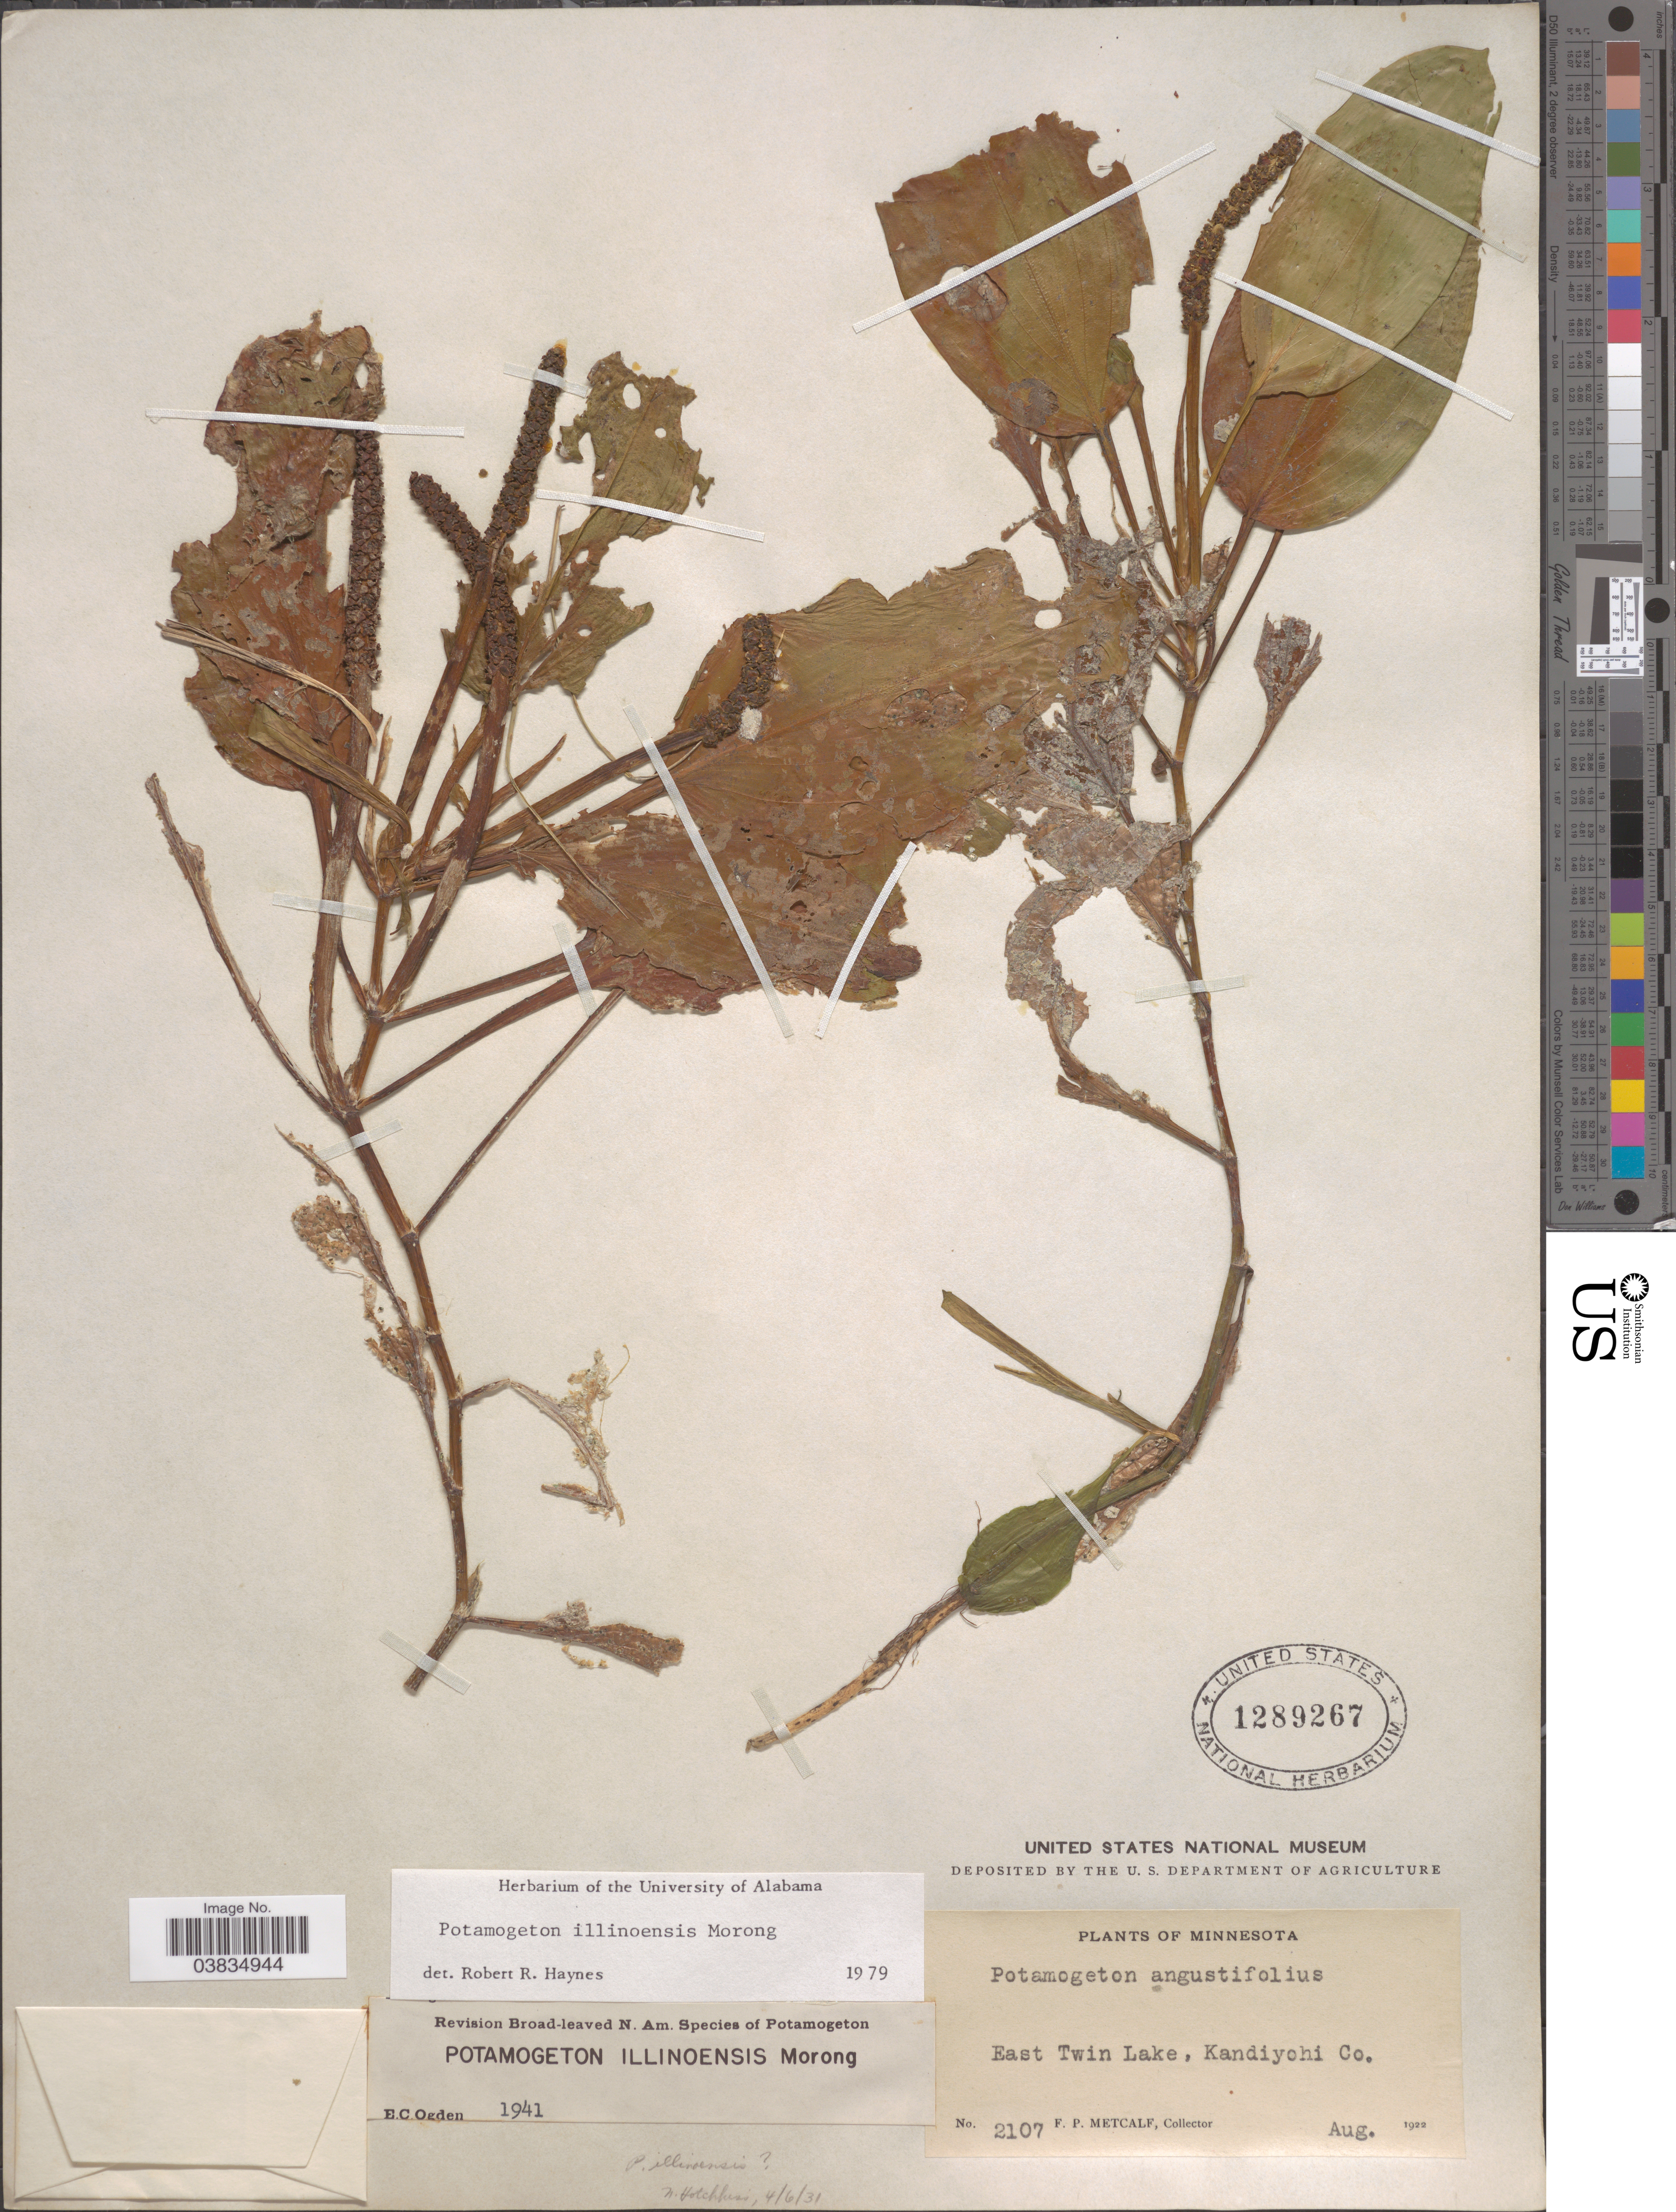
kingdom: Plantae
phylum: Tracheophyta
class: Liliopsida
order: Alismatales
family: Potamogetonaceae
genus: Potamogeton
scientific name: Potamogeton illinoensis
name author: Morong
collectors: F. Metcalf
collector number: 2107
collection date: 1922-08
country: United States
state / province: Minnesota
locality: East Twin Lake, Kandiyohi Co.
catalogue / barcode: US 1289267